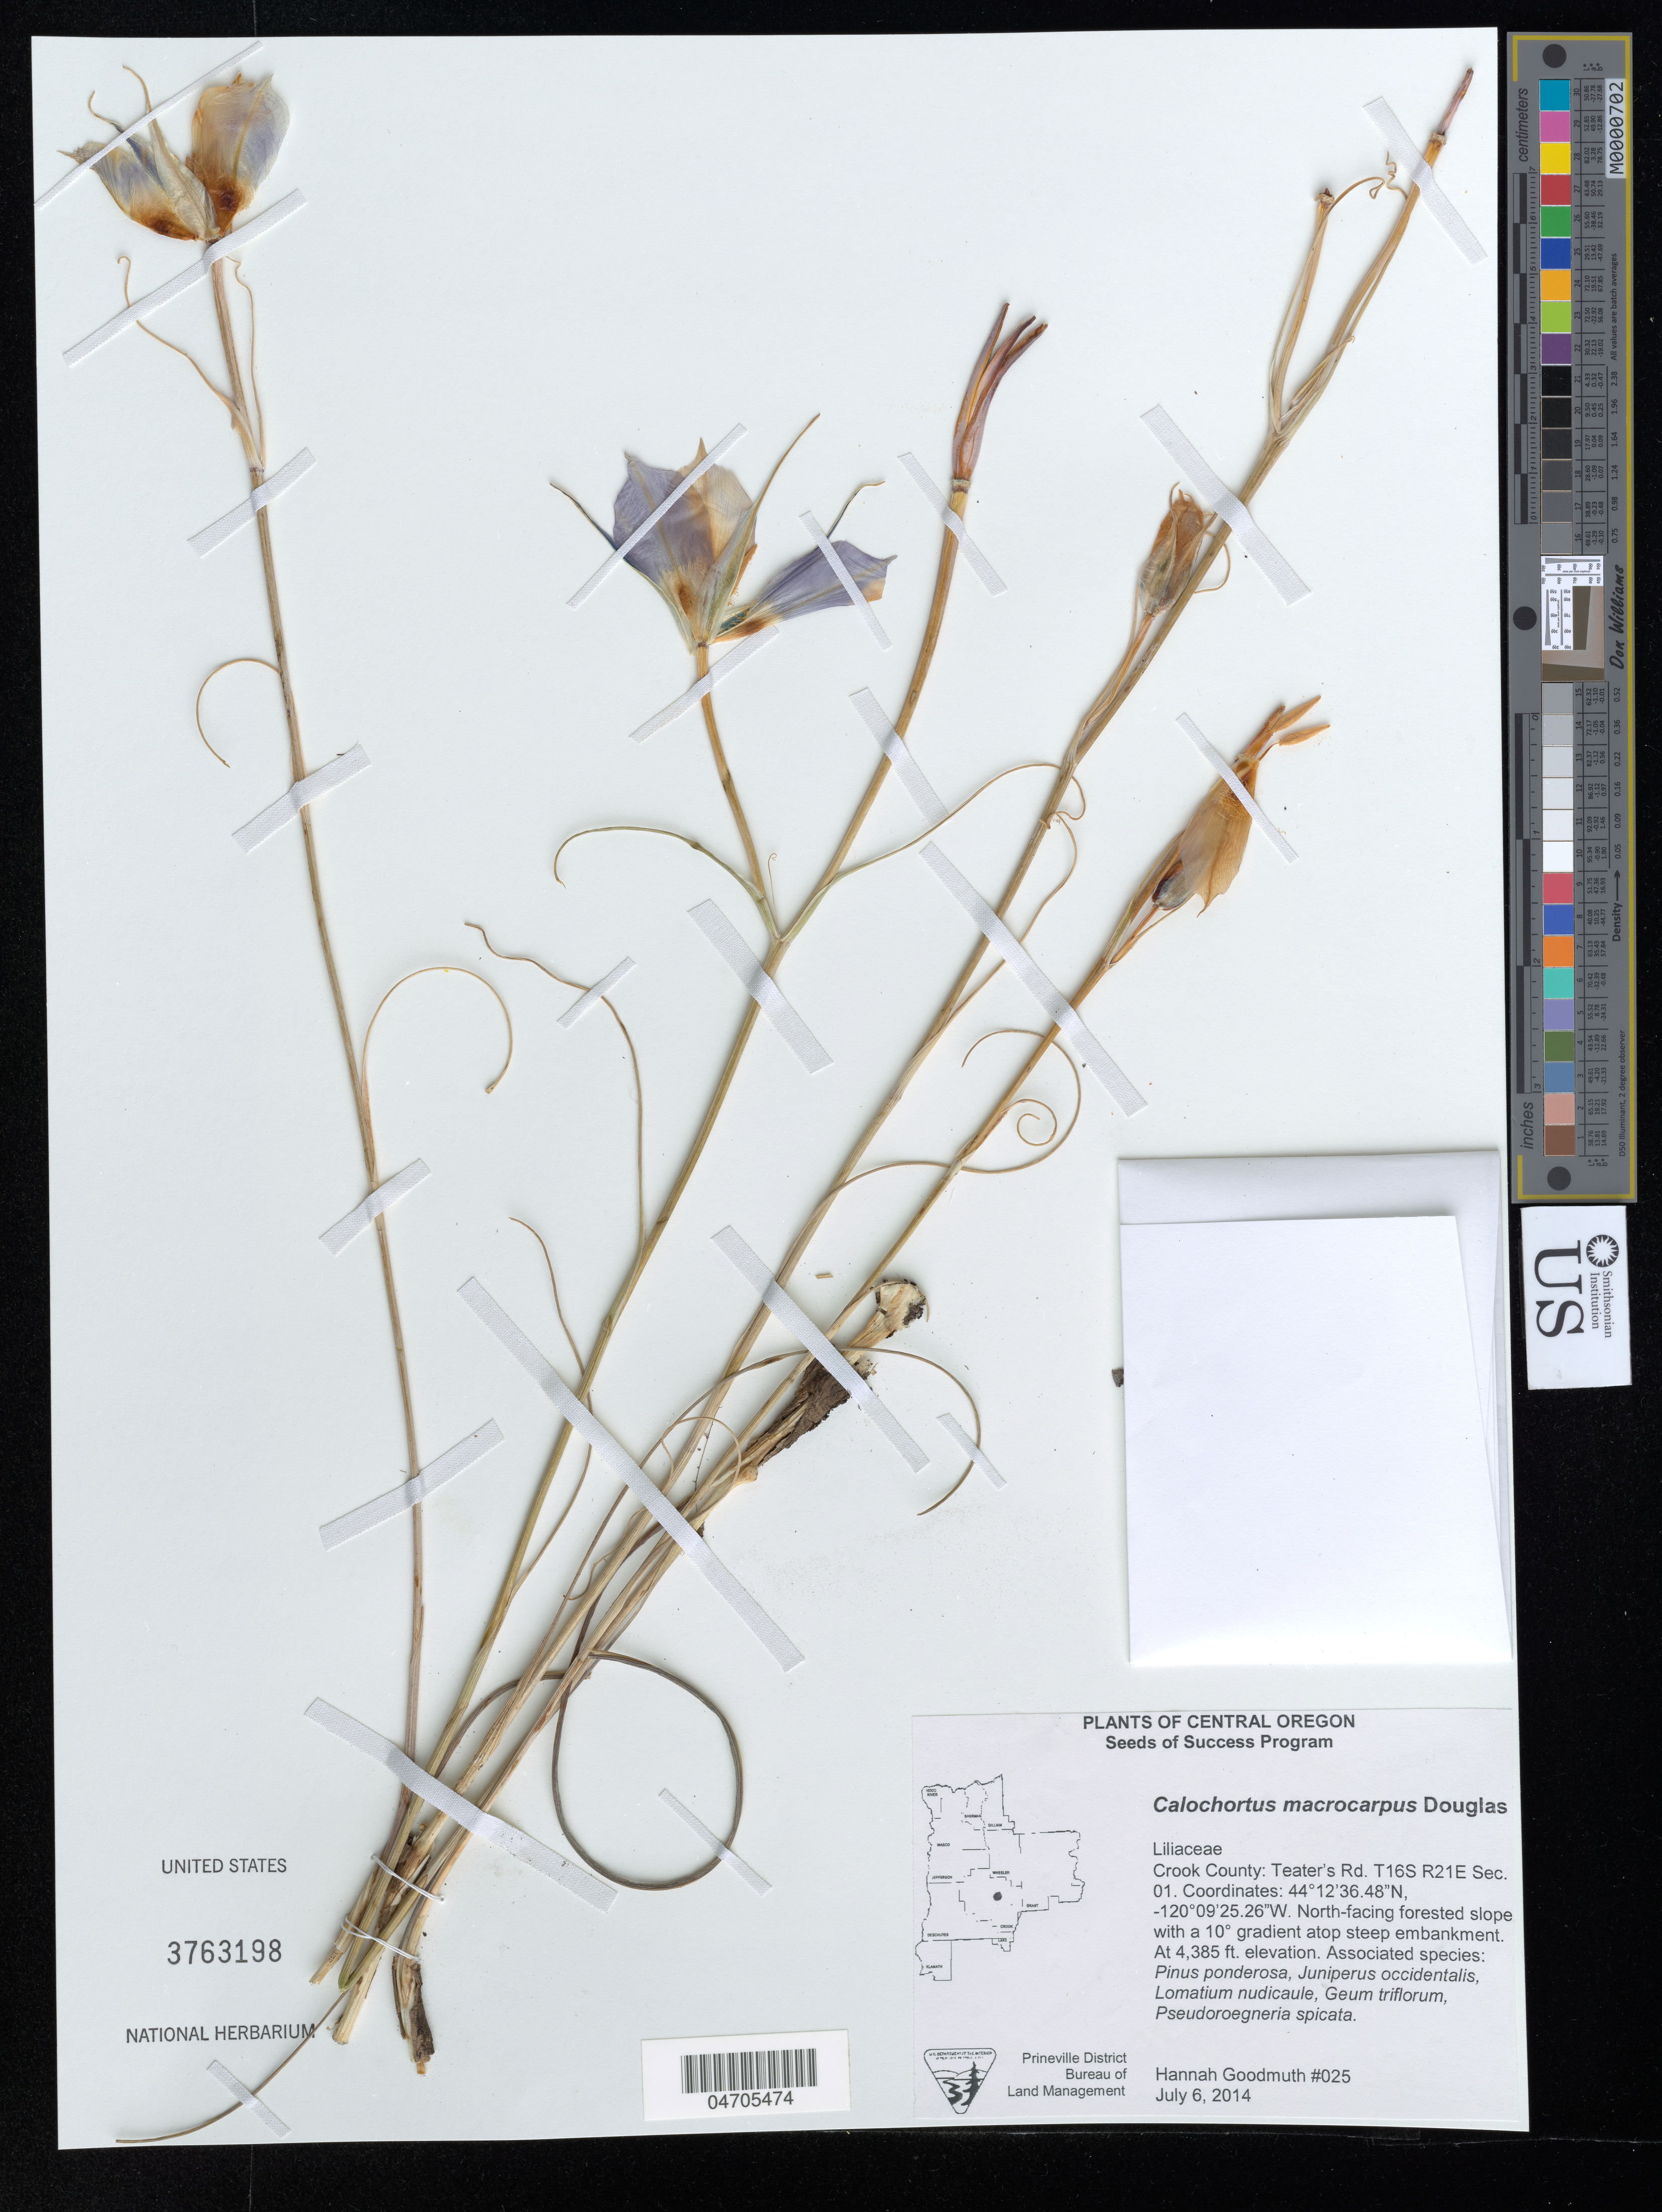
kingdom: Plantae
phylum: Tracheophyta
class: Liliopsida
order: Liliales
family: Liliaceae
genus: Calochortus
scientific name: Calochortus macrocarpus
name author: Douglas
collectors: H. Goodmuth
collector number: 025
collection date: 2014-07-06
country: United States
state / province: Oregon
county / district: Crook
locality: Central Oregon. Crook County: Teater's Rd. T16S R21E Sec. 01. North-facing forested slope with a 10° gradient atop steep embankment.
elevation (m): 1337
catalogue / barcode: US 3763198